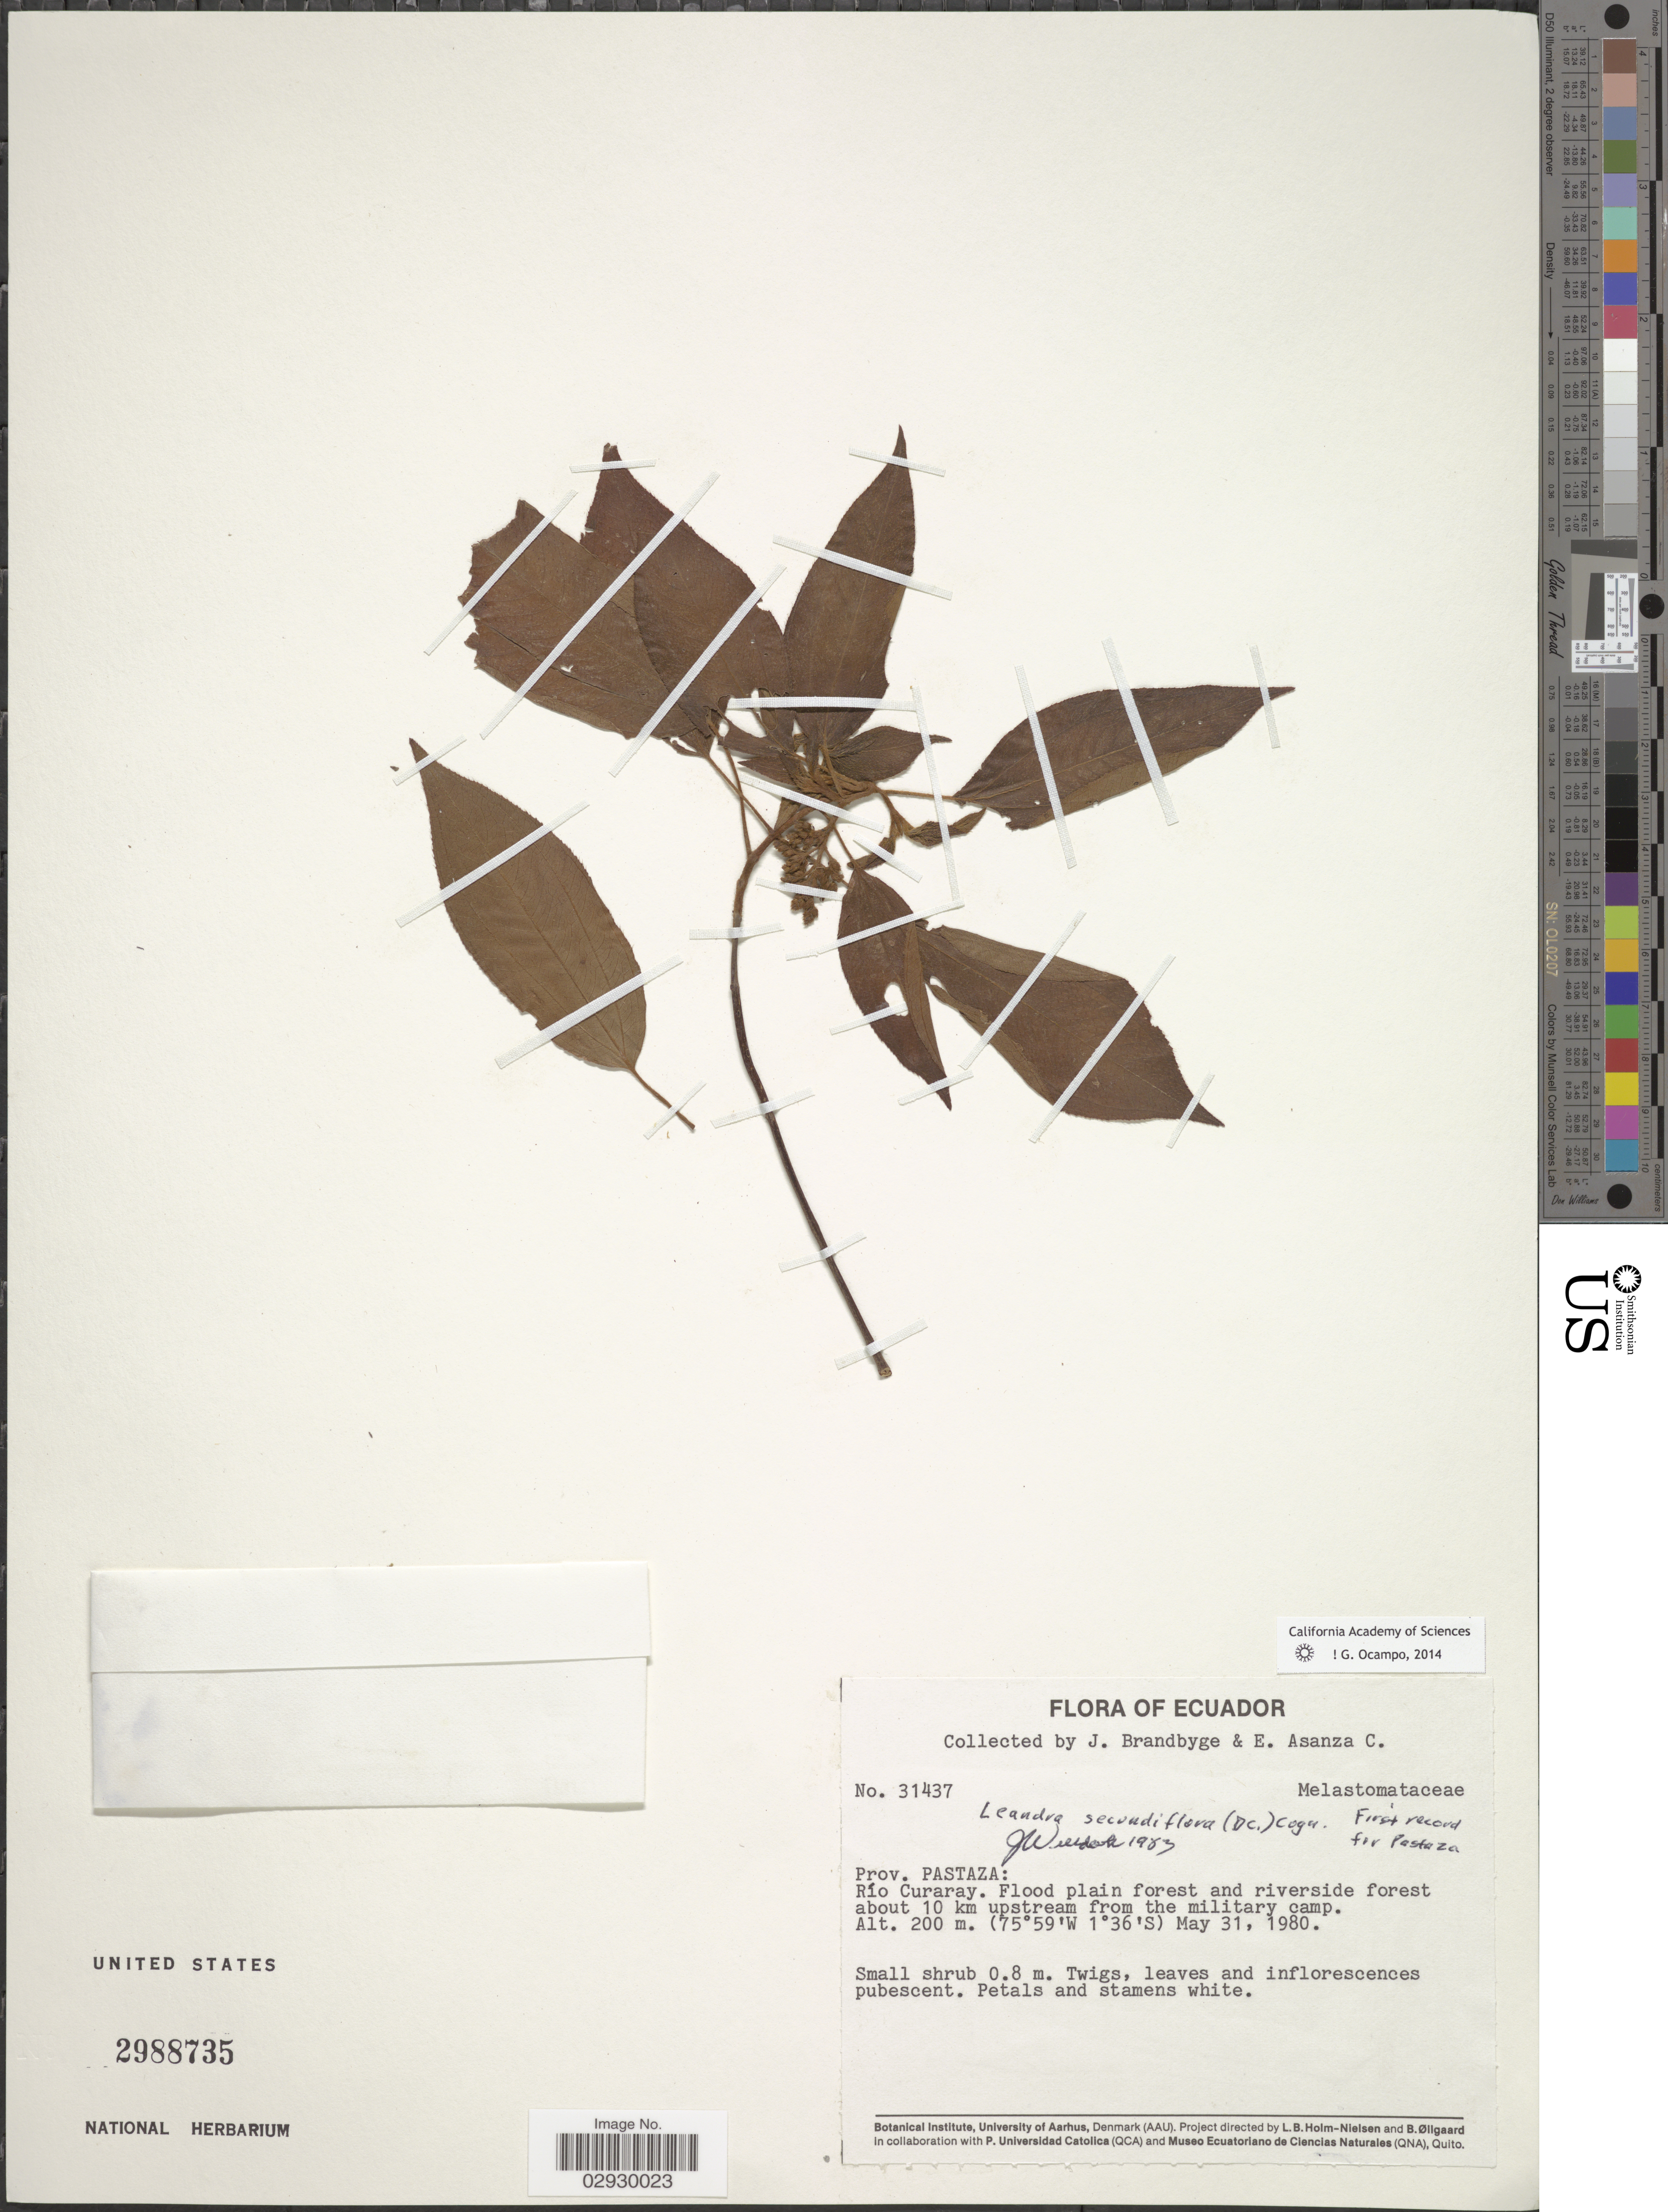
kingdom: Plantae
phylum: Tracheophyta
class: Magnoliopsida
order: Myrtales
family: Melastomataceae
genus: Leandra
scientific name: Leandra secundiflora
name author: (DC.) Cogn.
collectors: J. Brandbyge & E. Asanza C.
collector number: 31437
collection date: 1980-05-31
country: Ecuador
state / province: Pastaza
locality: Río Curaray. Flood plain forest and riverside forest about 10 km upstream from the military camp.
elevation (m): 200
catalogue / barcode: US 2988735